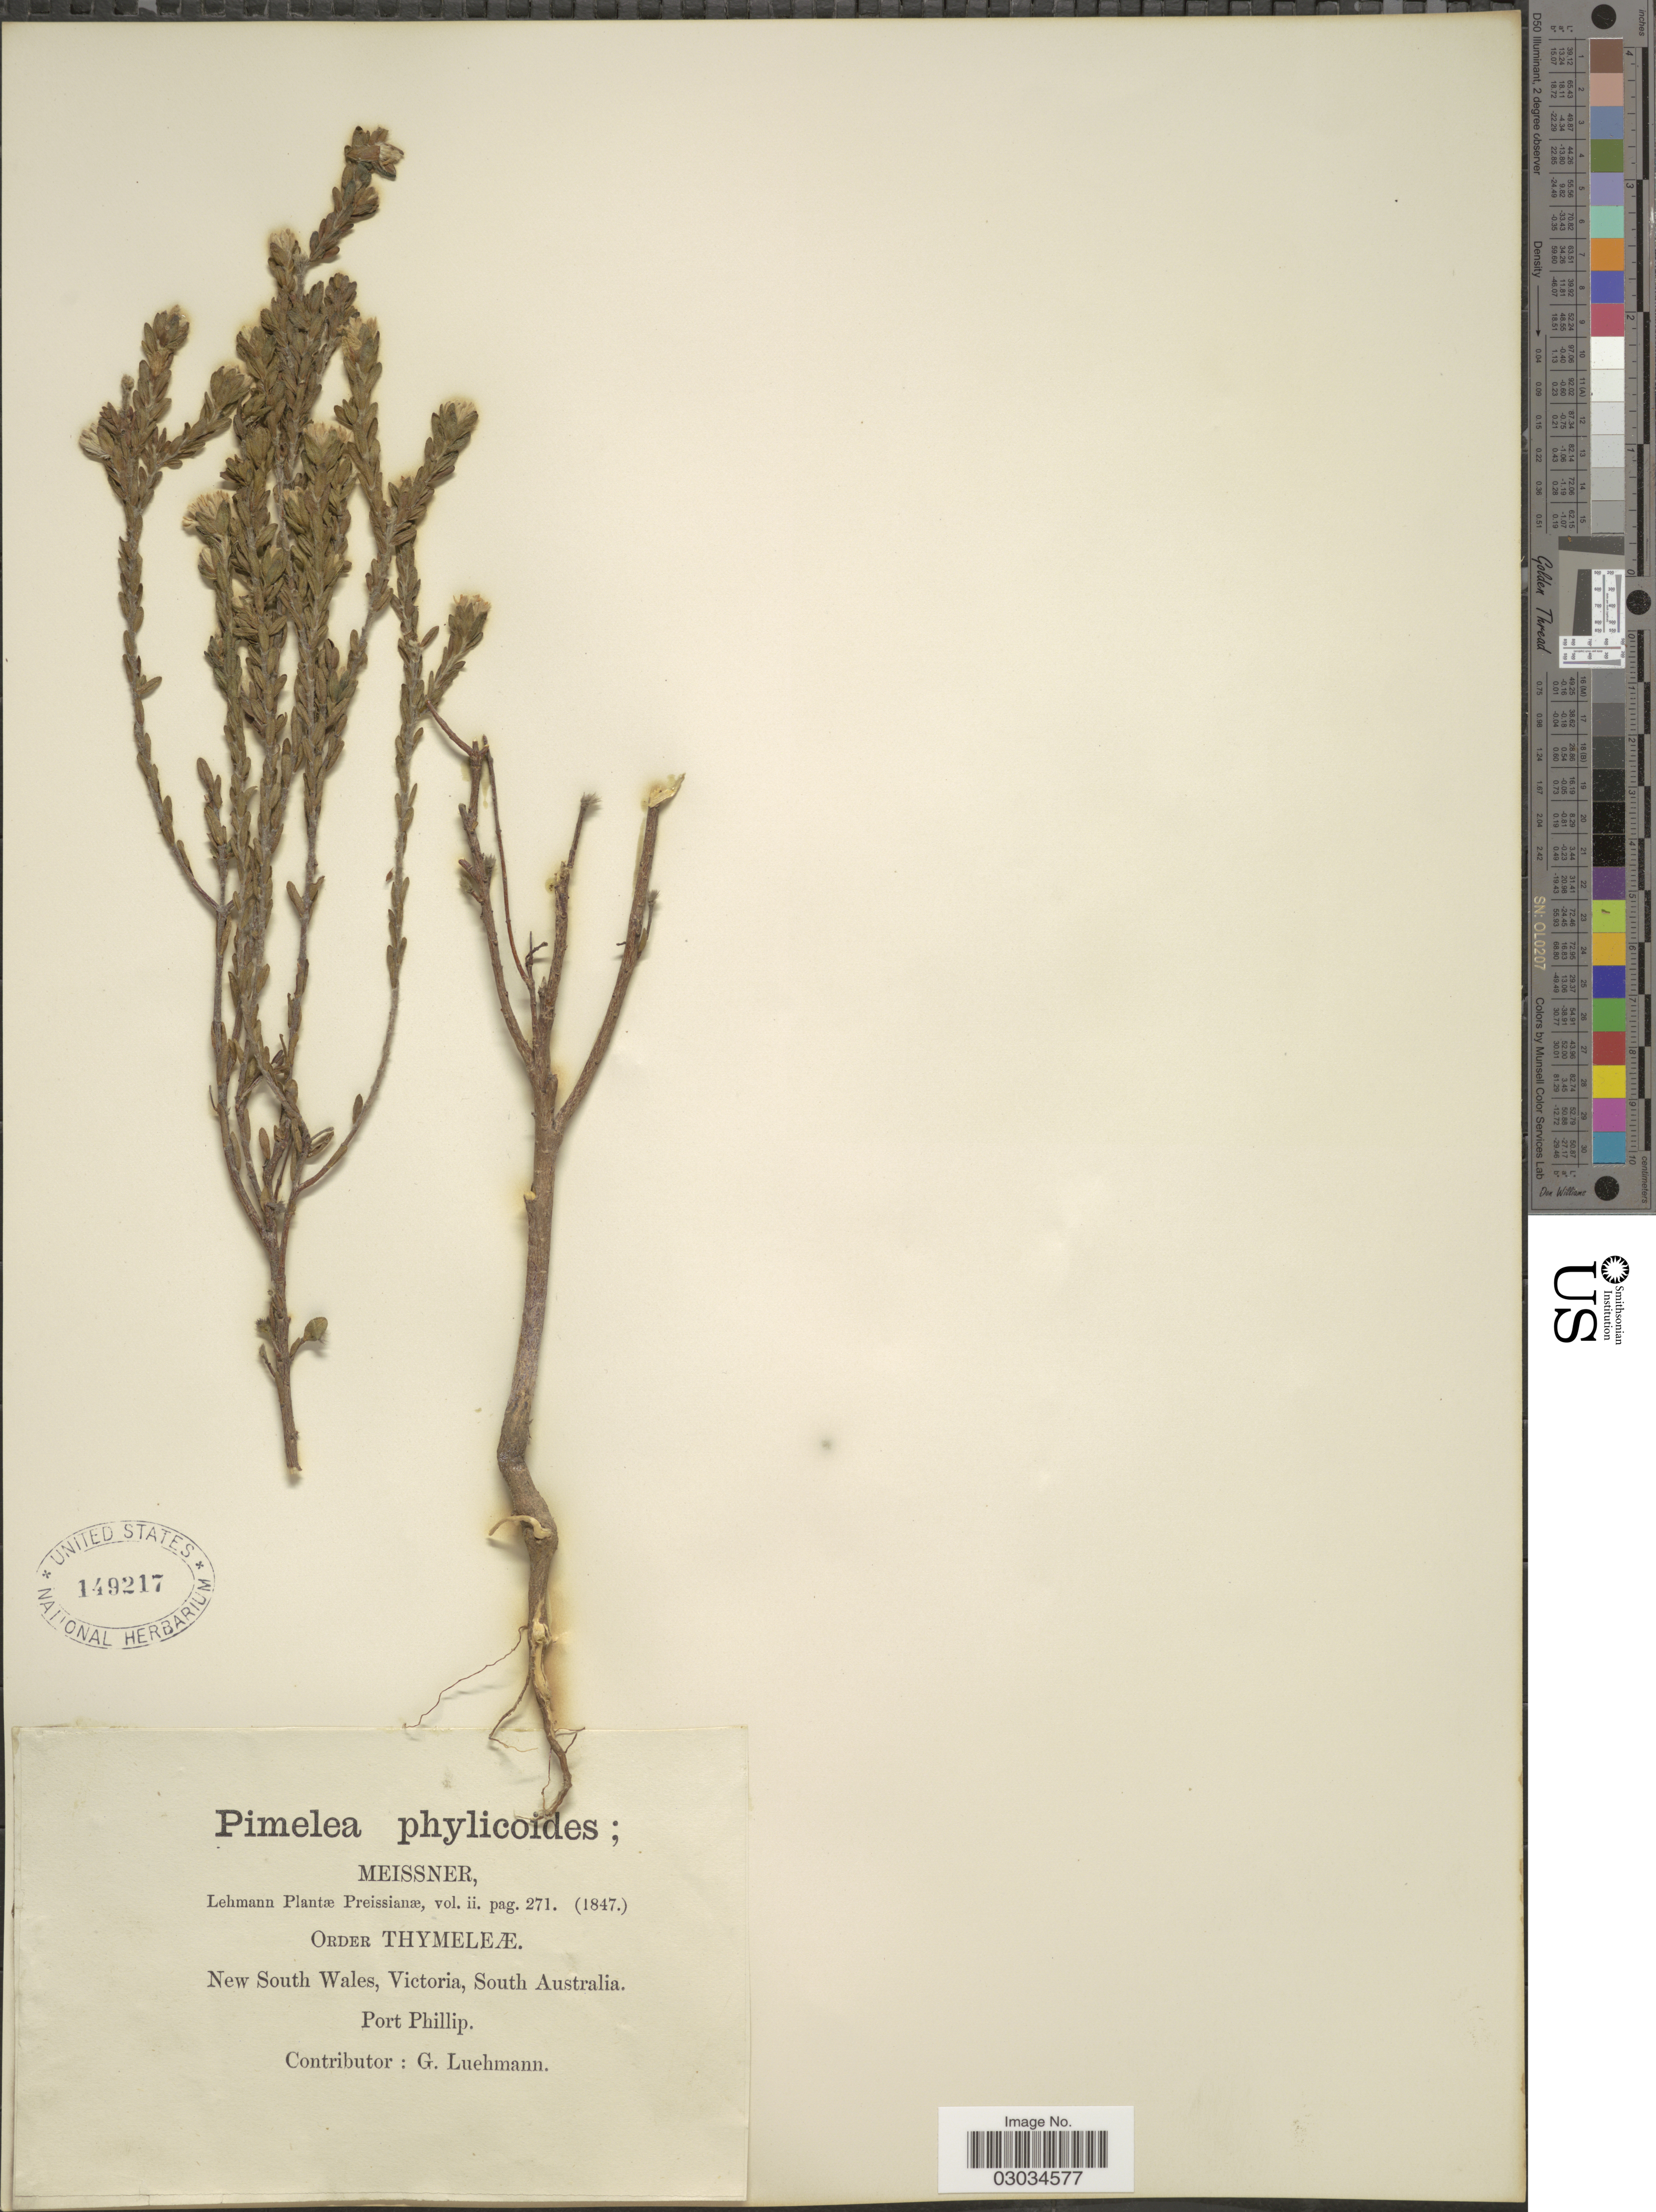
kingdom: Plantae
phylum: Tracheophyta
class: Magnoliopsida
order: Malvales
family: Thymelaeaceae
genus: Pimelea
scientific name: Pimelea phylicoides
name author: Meisn.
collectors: -. Lehmann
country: Australia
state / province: Victoria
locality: New South Wales, Victoria, South Australia. Port Phillip.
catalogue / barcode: US 149217